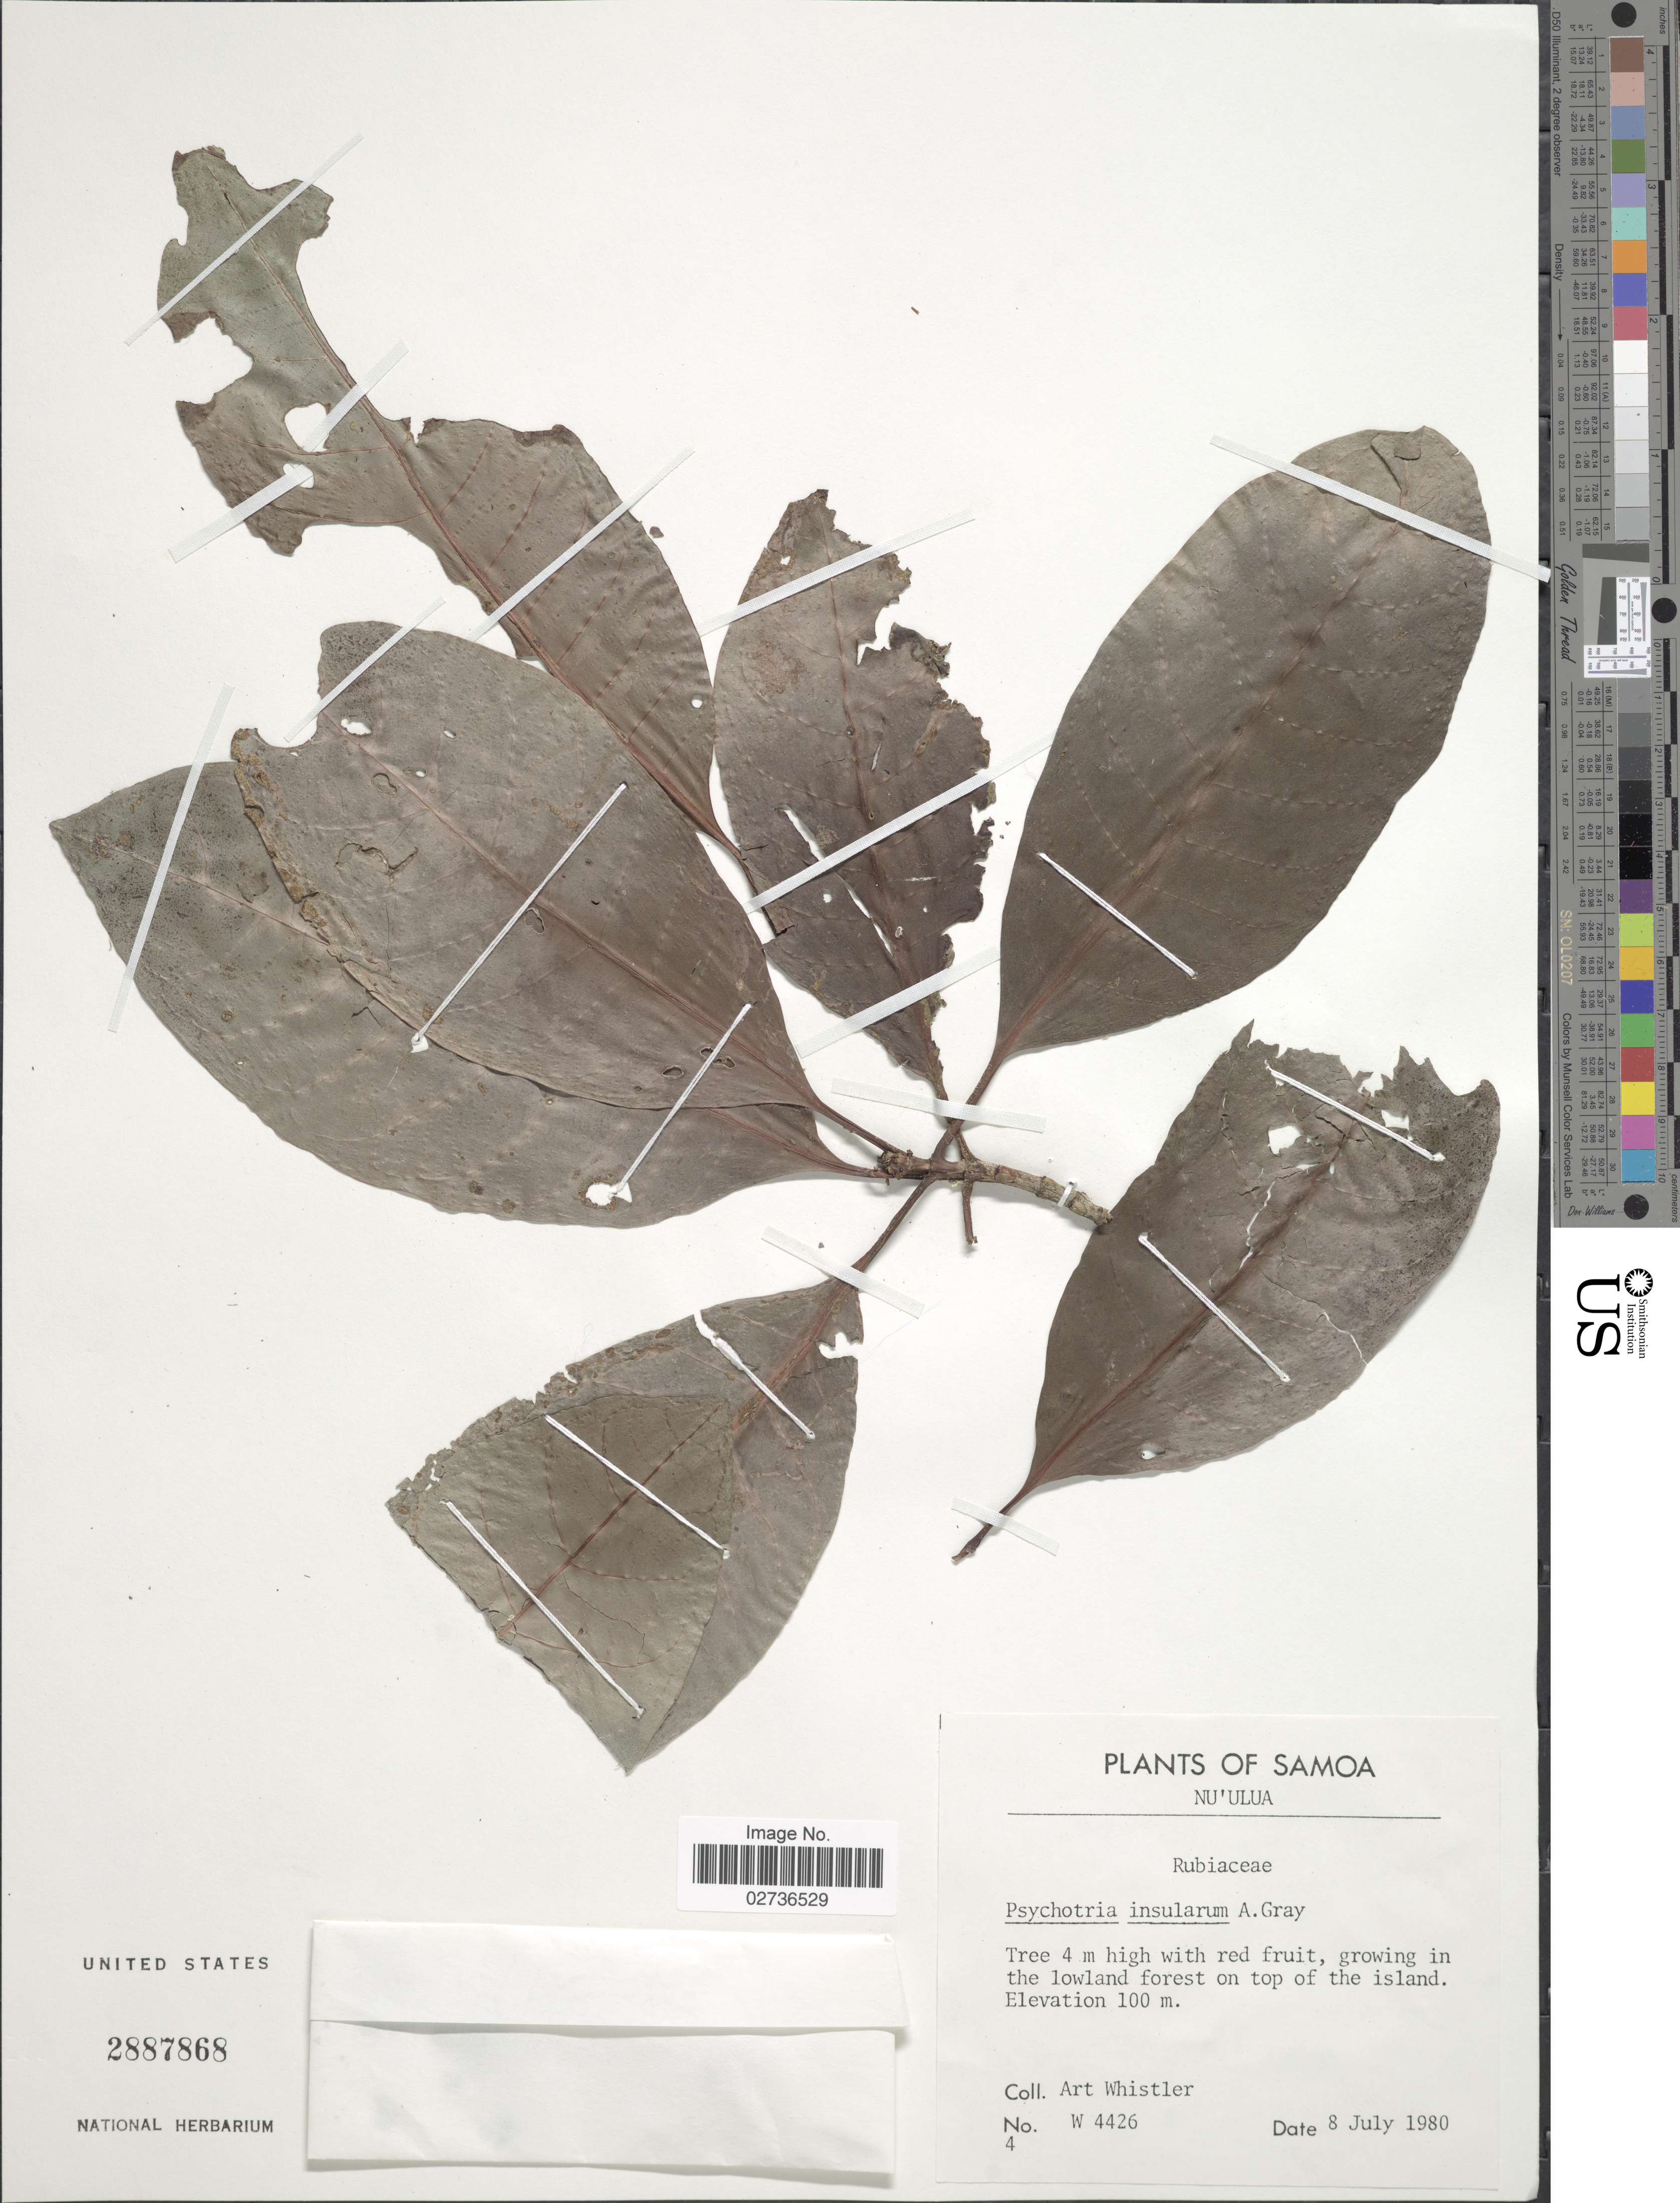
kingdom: Plantae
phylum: Tracheophyta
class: Magnoliopsida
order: Gentianales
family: Rubiaceae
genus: Psychotria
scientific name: Psychotria insularum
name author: A. Gray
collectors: A. Whistler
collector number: W 4426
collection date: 1980-07-08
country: Samoa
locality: Samoa, Nu'ulua, in the lowland forest on top of the island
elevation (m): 100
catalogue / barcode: US 2887868